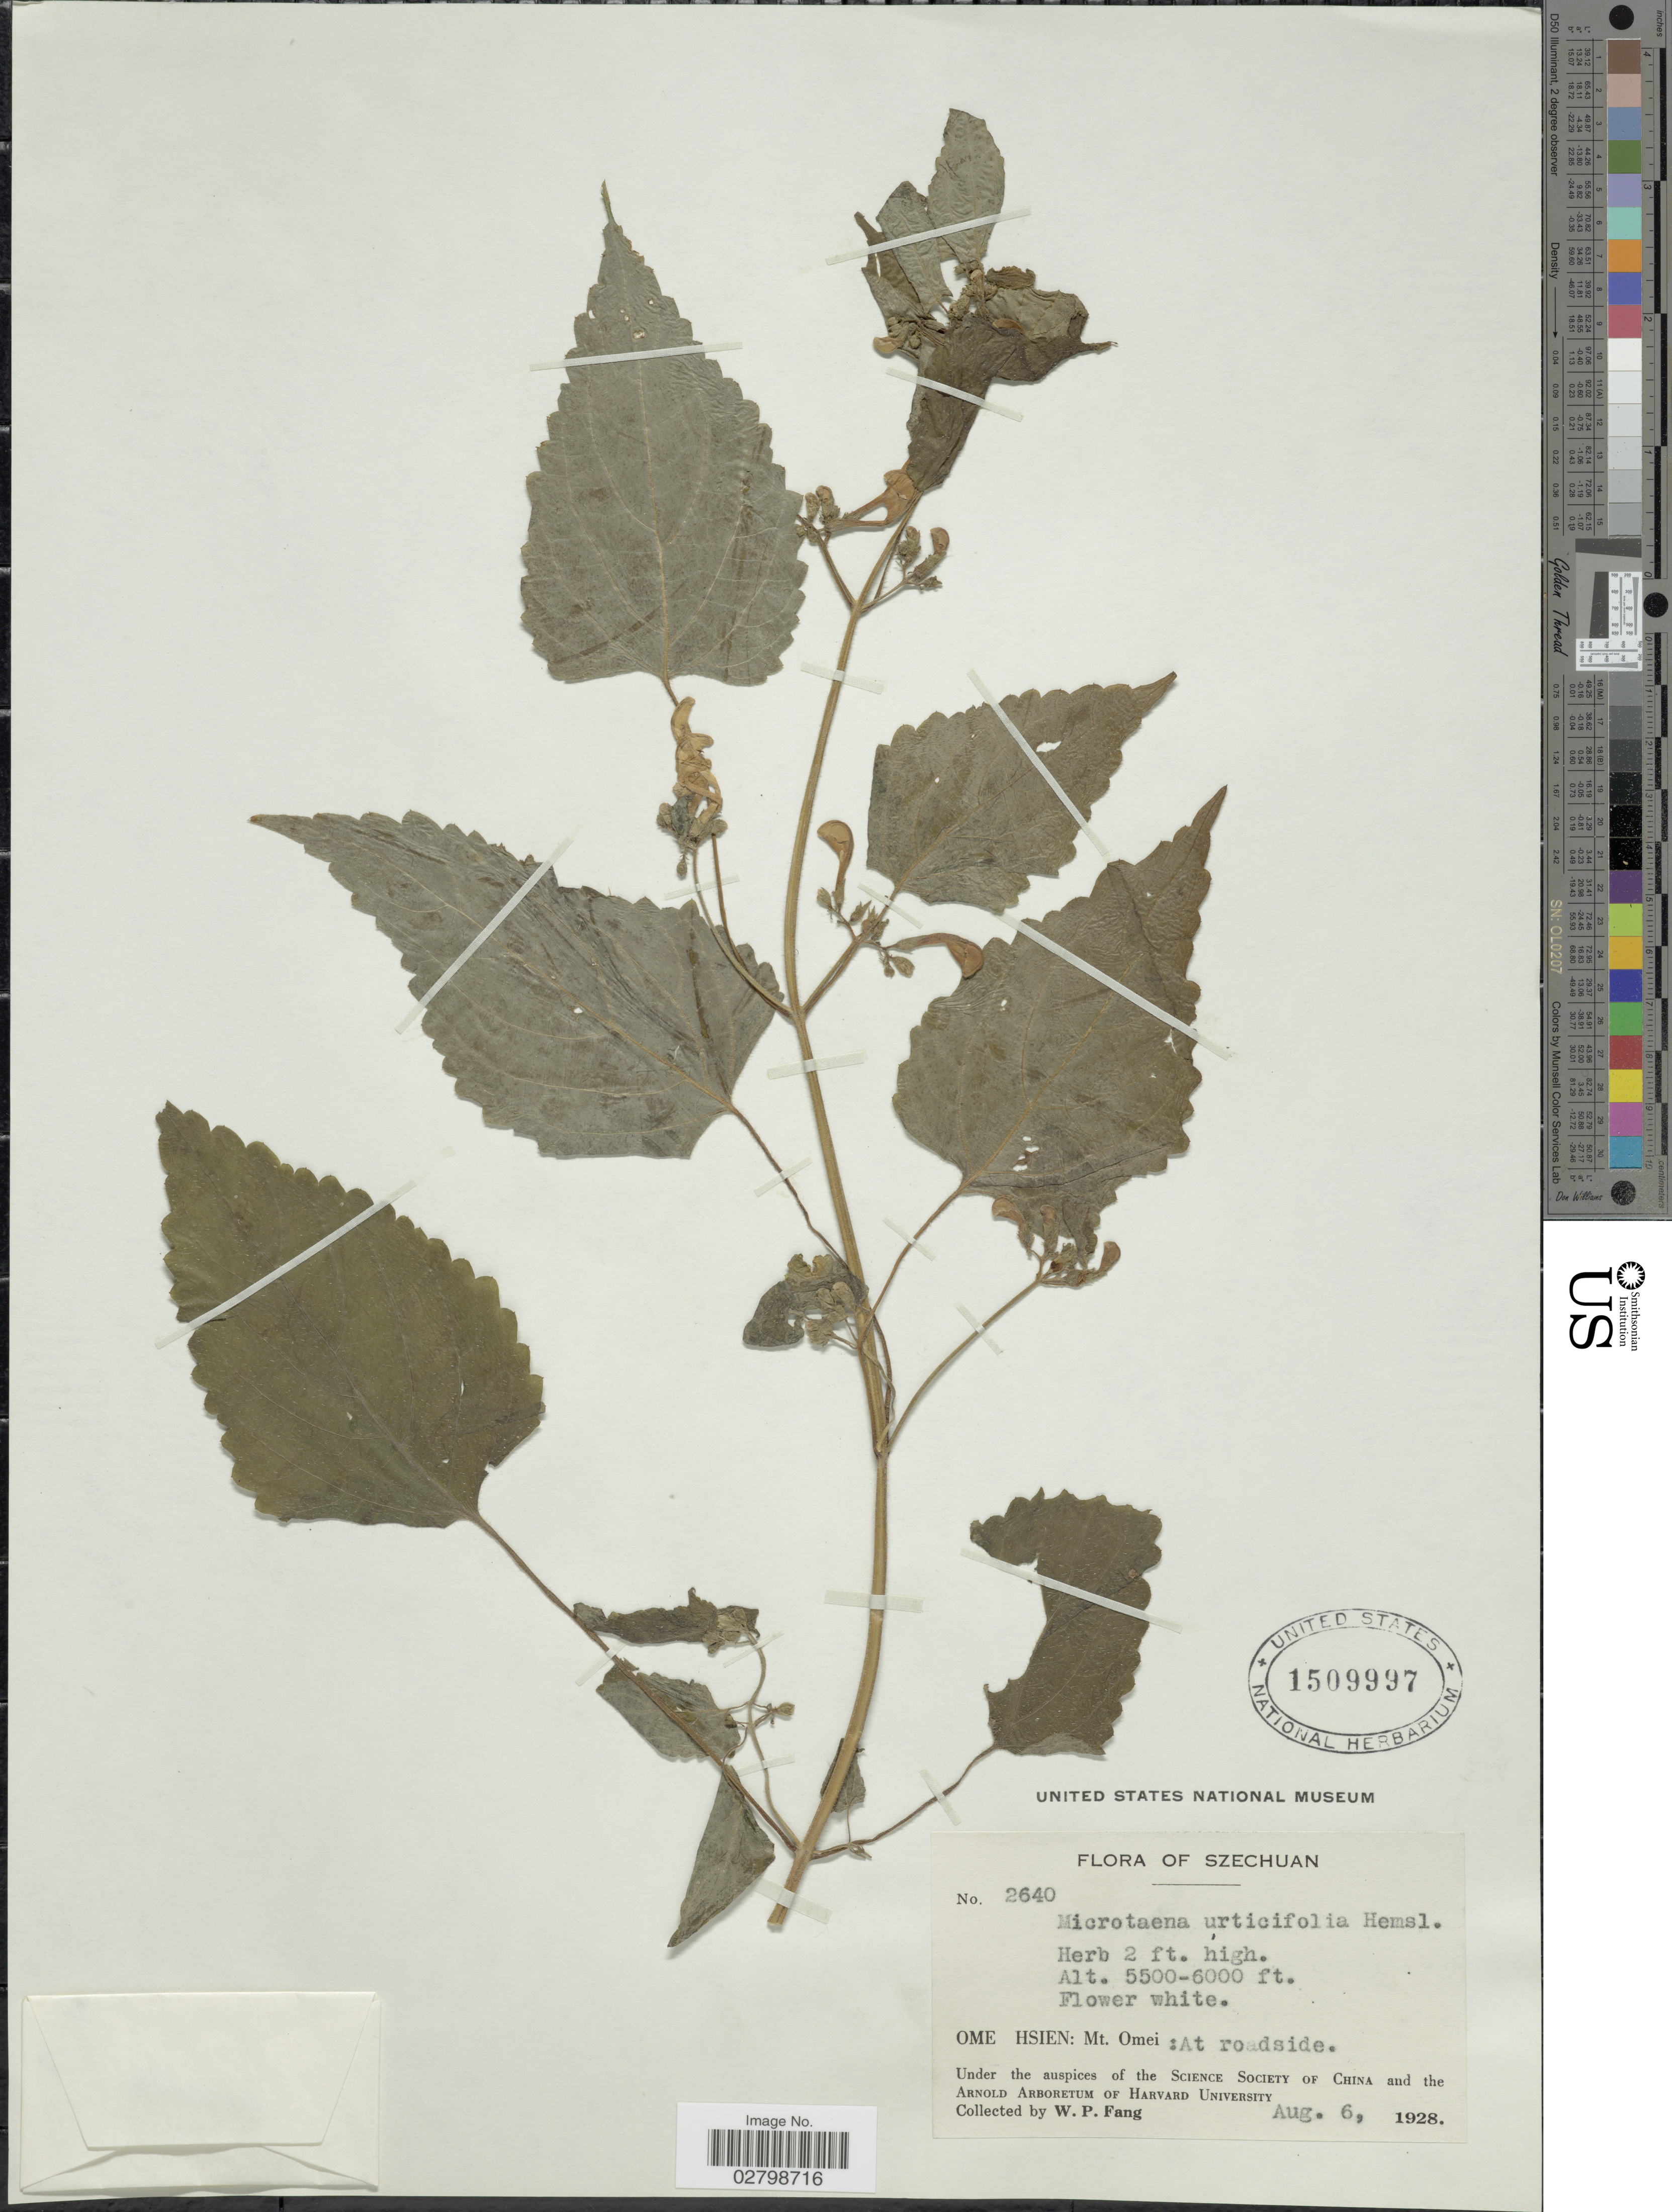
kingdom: Plantae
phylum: Tracheophyta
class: Magnoliopsida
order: Lamiales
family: Lamiaceae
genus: Microtoena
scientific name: Microtoena urticifolia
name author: Hemsl.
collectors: W. P. Fang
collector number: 2640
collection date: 1928-08-06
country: China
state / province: Sichuan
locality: Szechuan, Ome Hsien: Mt. Omei: At roadside.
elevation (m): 1676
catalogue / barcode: US 1509997